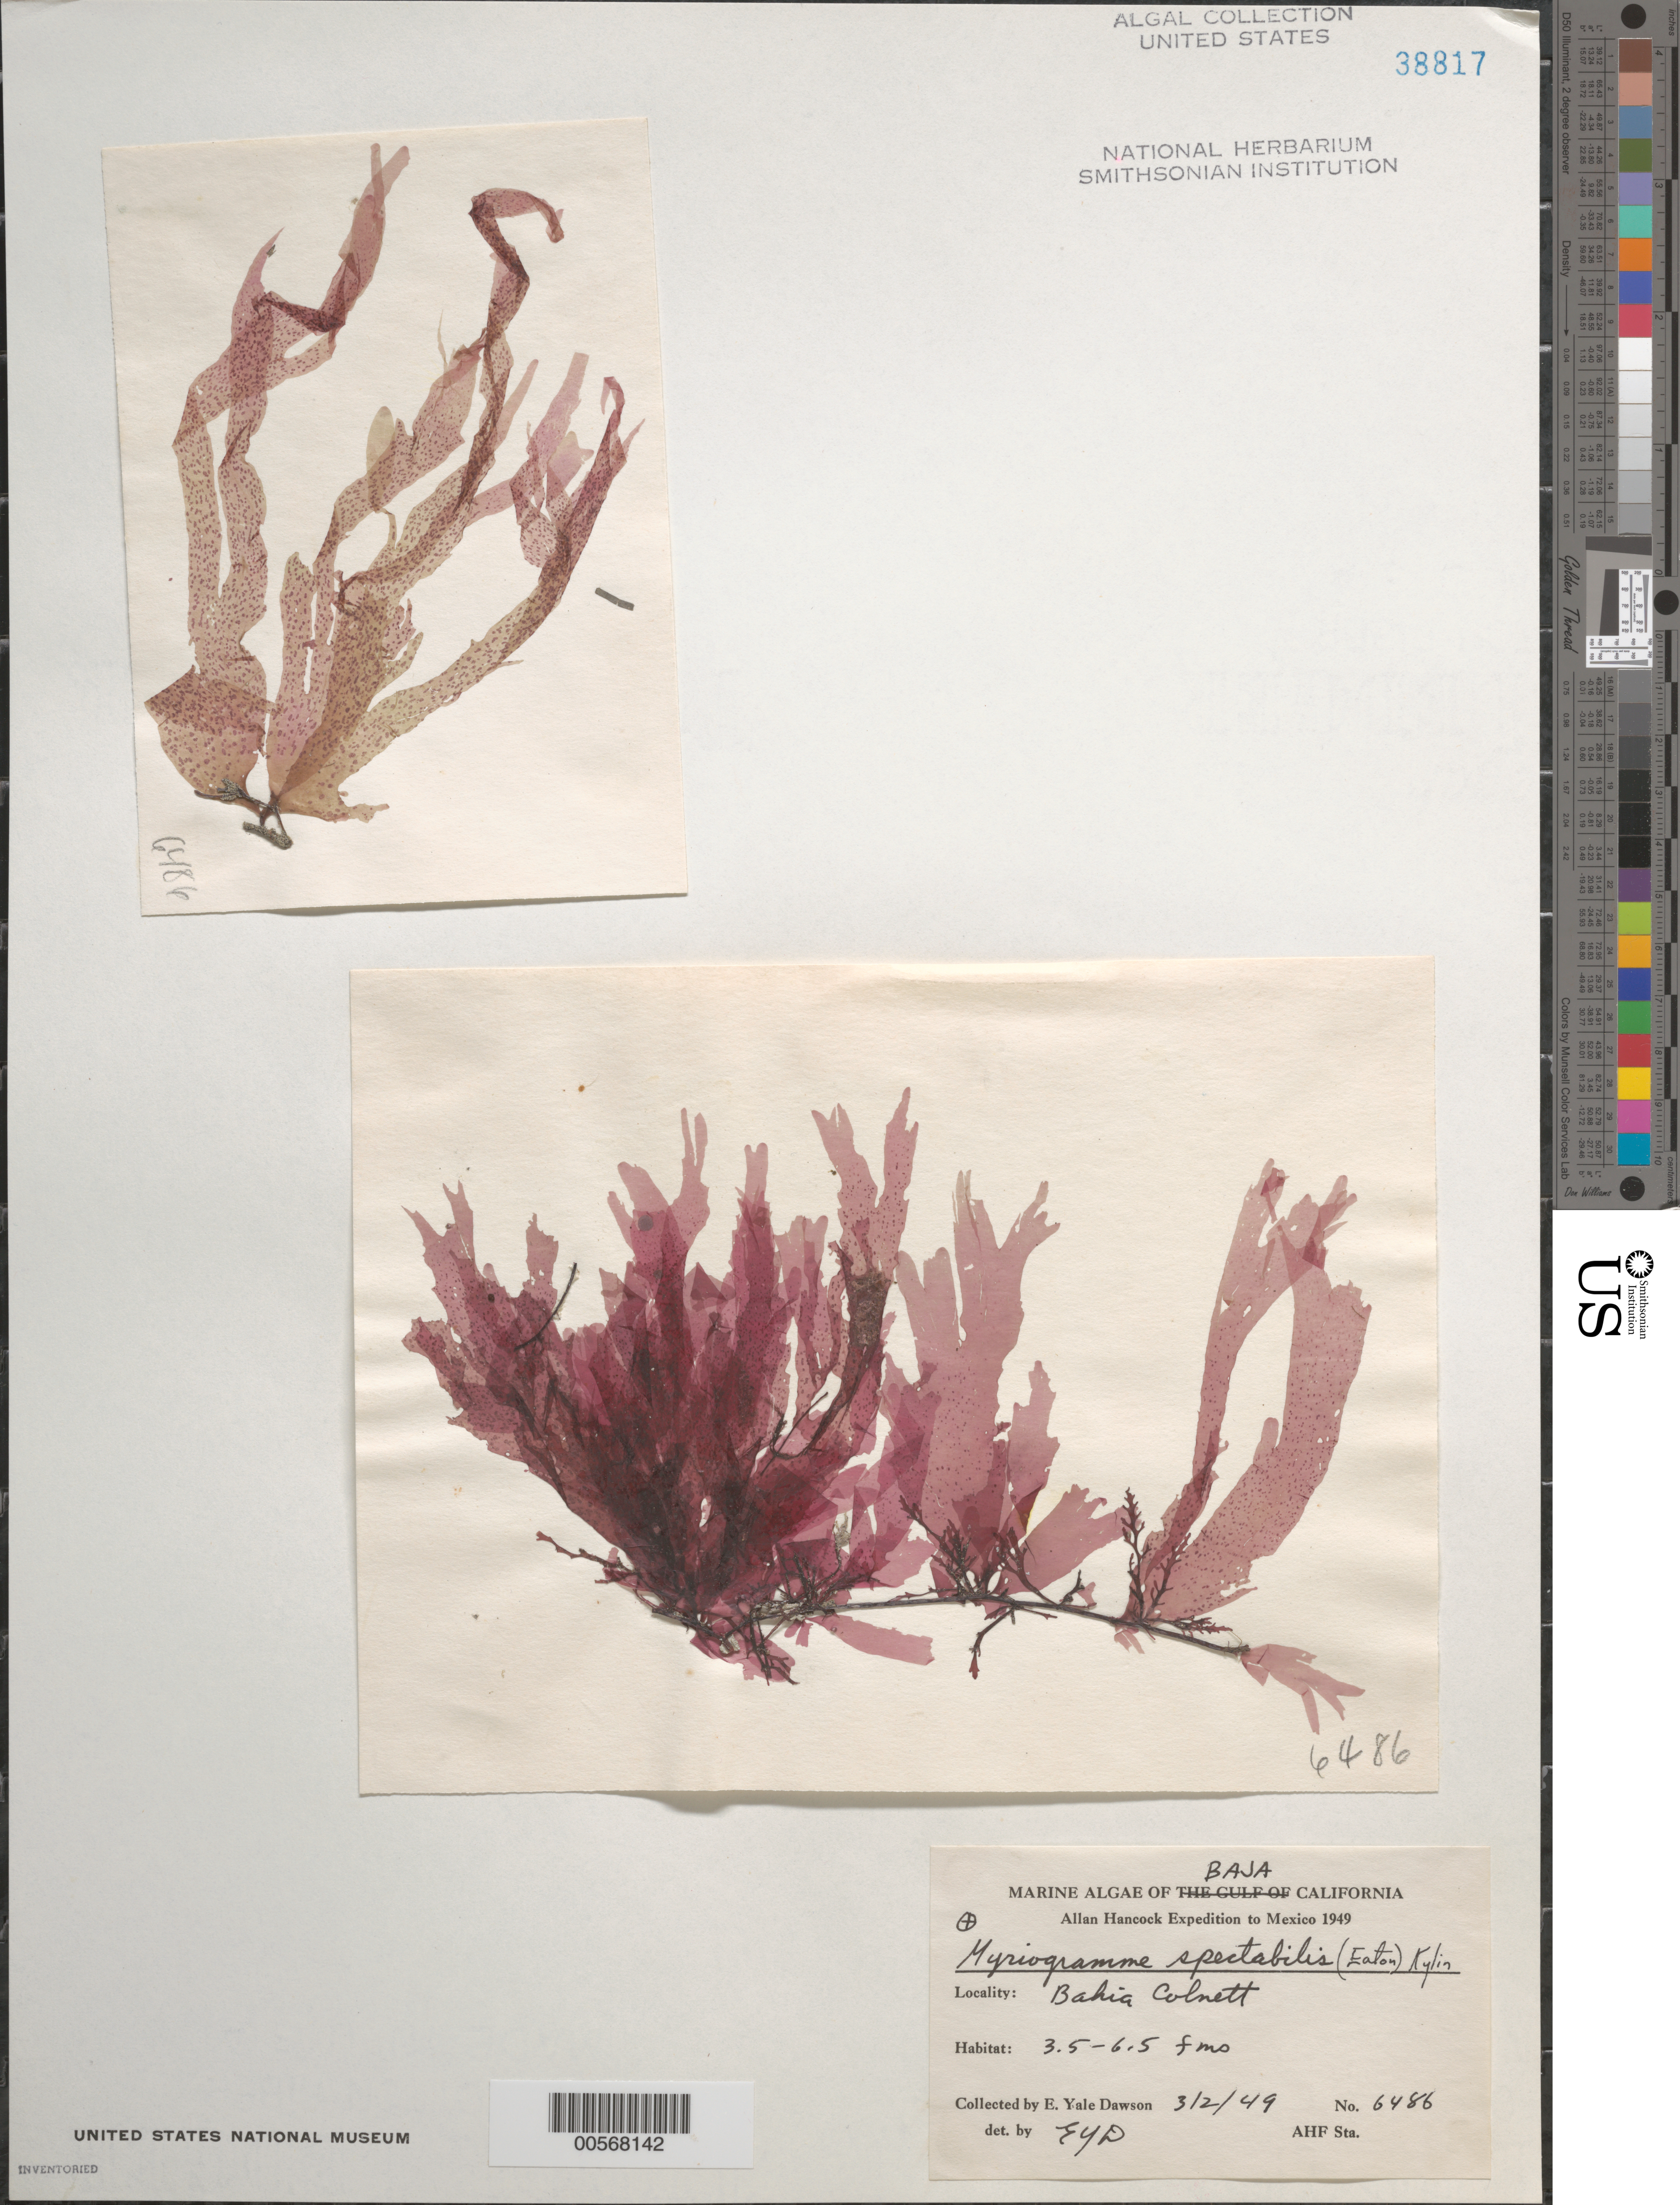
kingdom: Plantae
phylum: Rhodophyta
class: Florideophyceae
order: Ceramiales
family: Delesseriaceae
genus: Myriogramme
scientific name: Myriogramme spectabilis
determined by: Dawson, E. Y.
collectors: E. Y. Dawson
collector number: EYD 6486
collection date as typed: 02 Mar 1949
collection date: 1949-03-02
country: Mexico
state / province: Baja California Norte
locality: Bahia Colnett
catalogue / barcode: US 38817